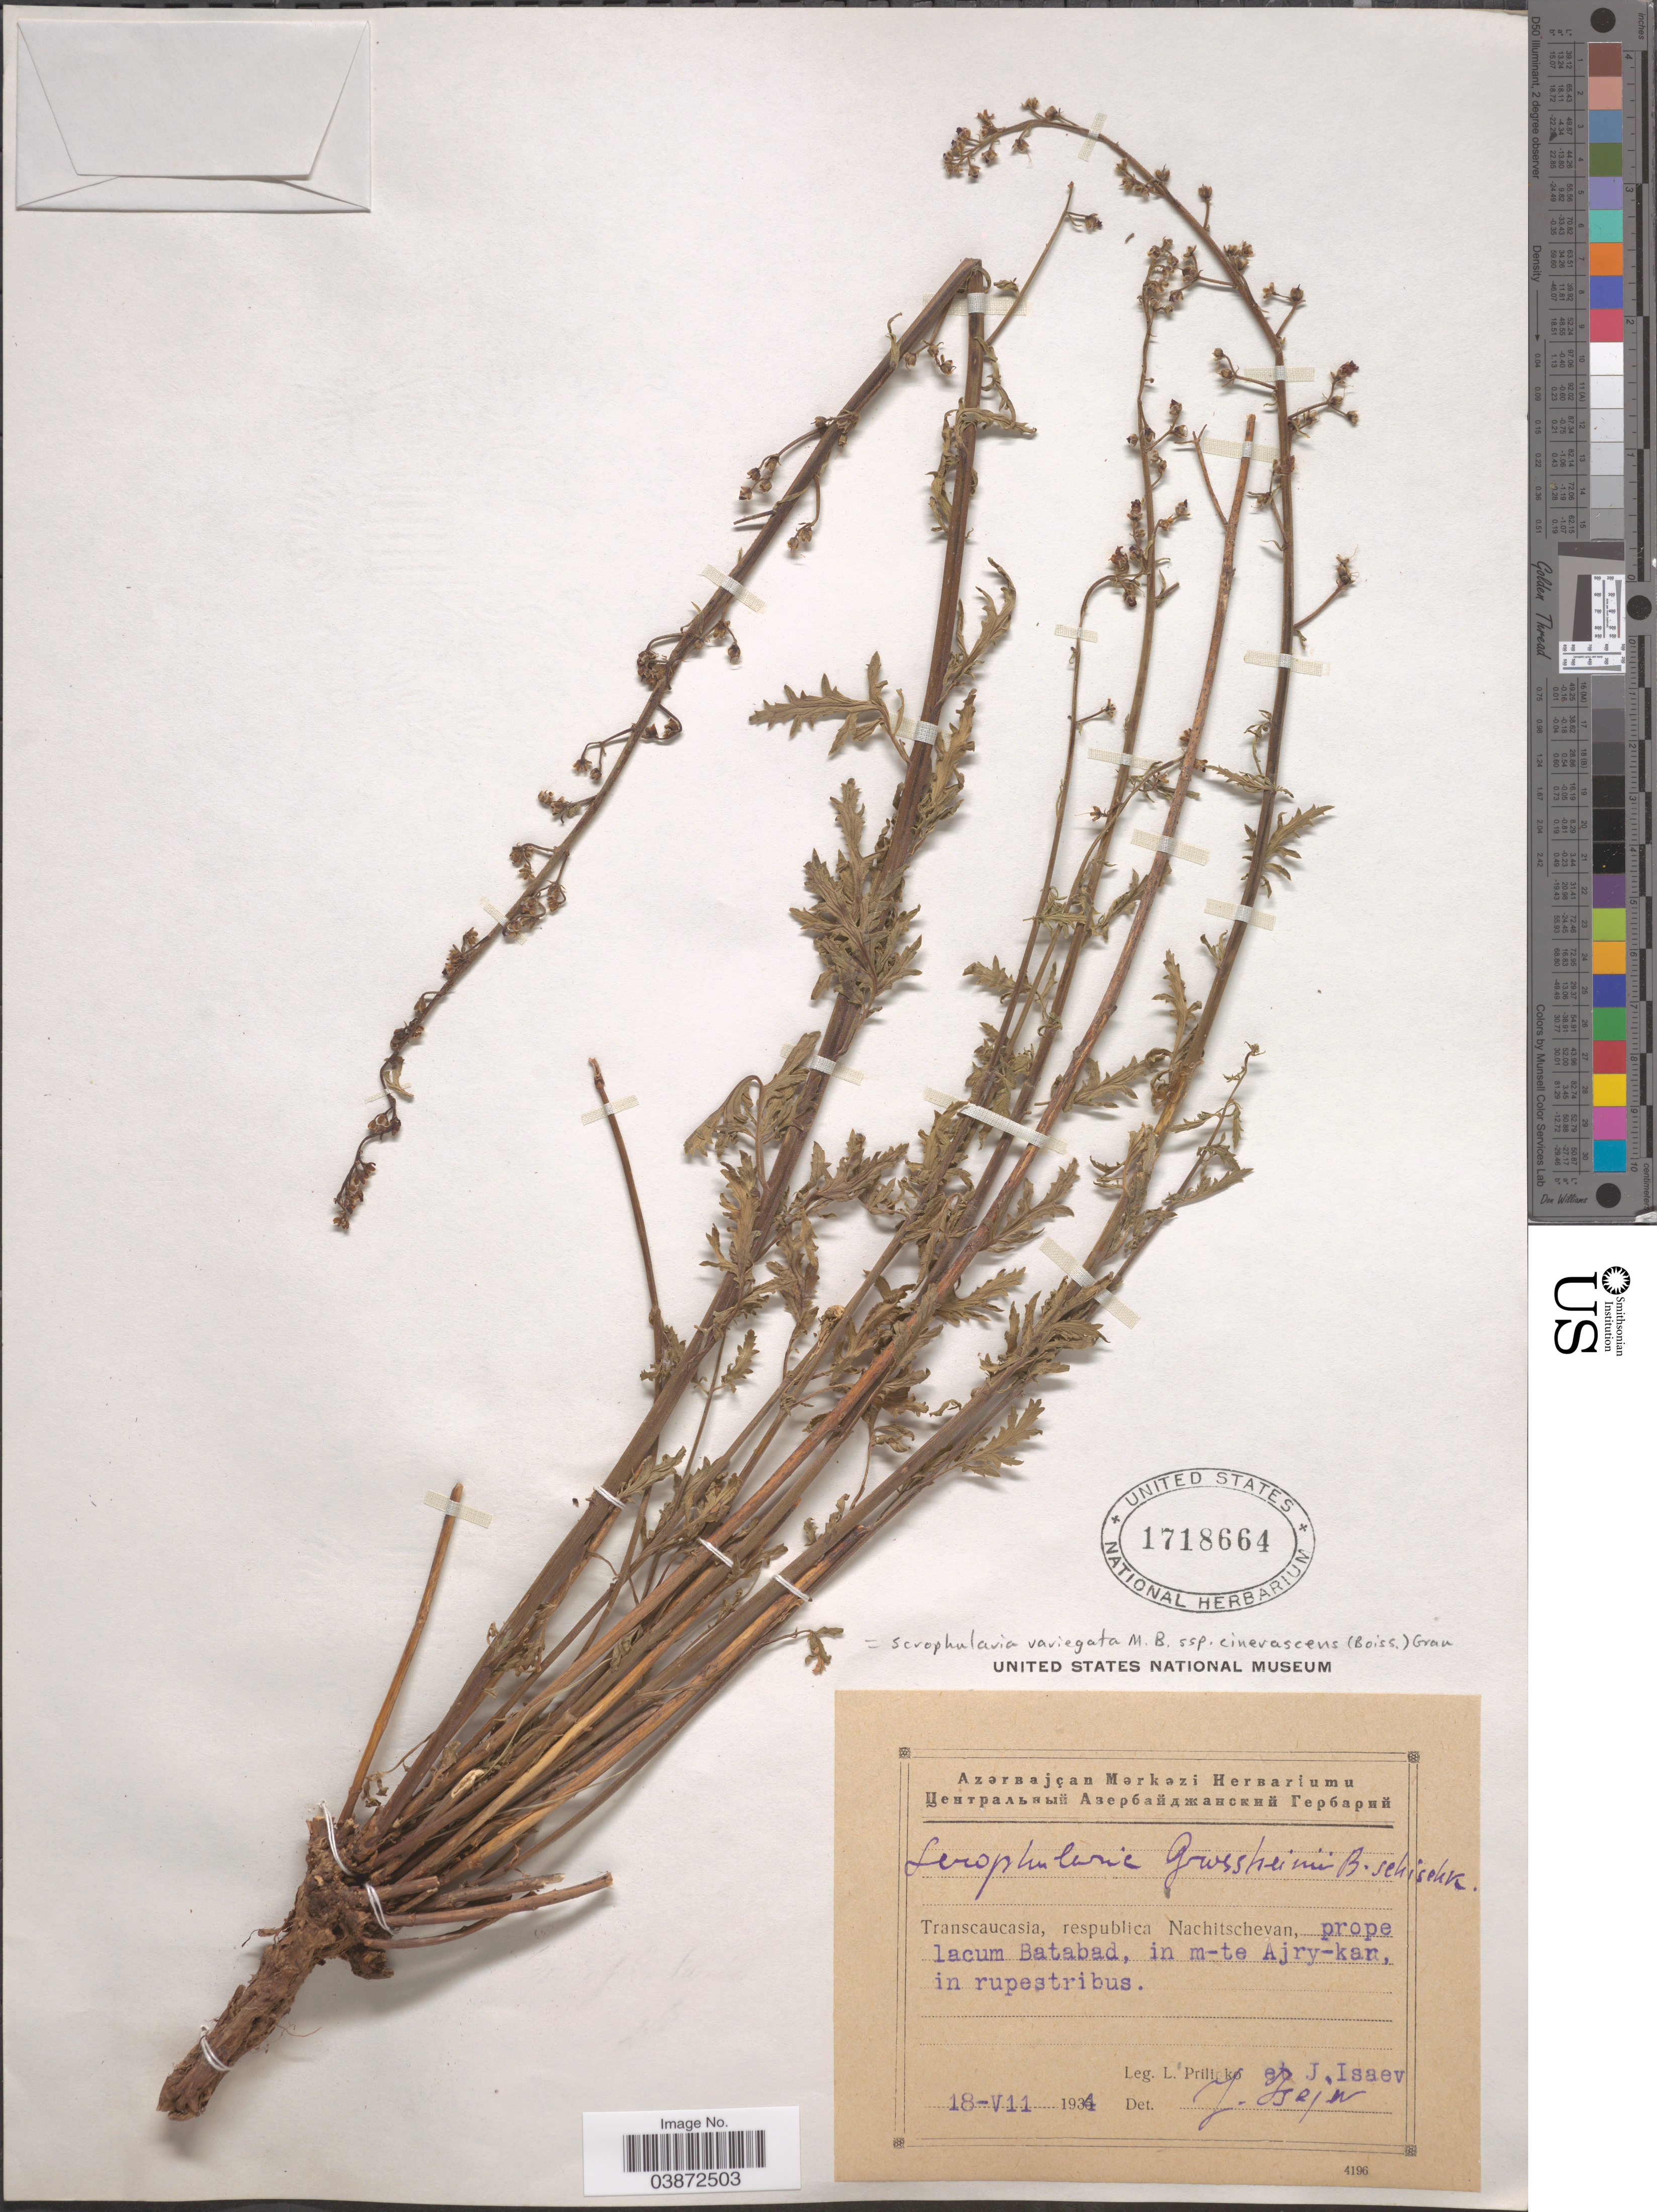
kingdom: Plantae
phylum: Tracheophyta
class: Magnoliopsida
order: Lamiales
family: Scrophulariaceae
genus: Scrophularia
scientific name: Scrophularia variegata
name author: M. Bieb.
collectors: L. Prilipko & J. Isaev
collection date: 1934-07-18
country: Azerbaijan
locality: Transcaucasia, respublica Nachitschevan, prope lacum Batabad, in m-te Ajry-kan, in rupestribus.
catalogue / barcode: US 1718664